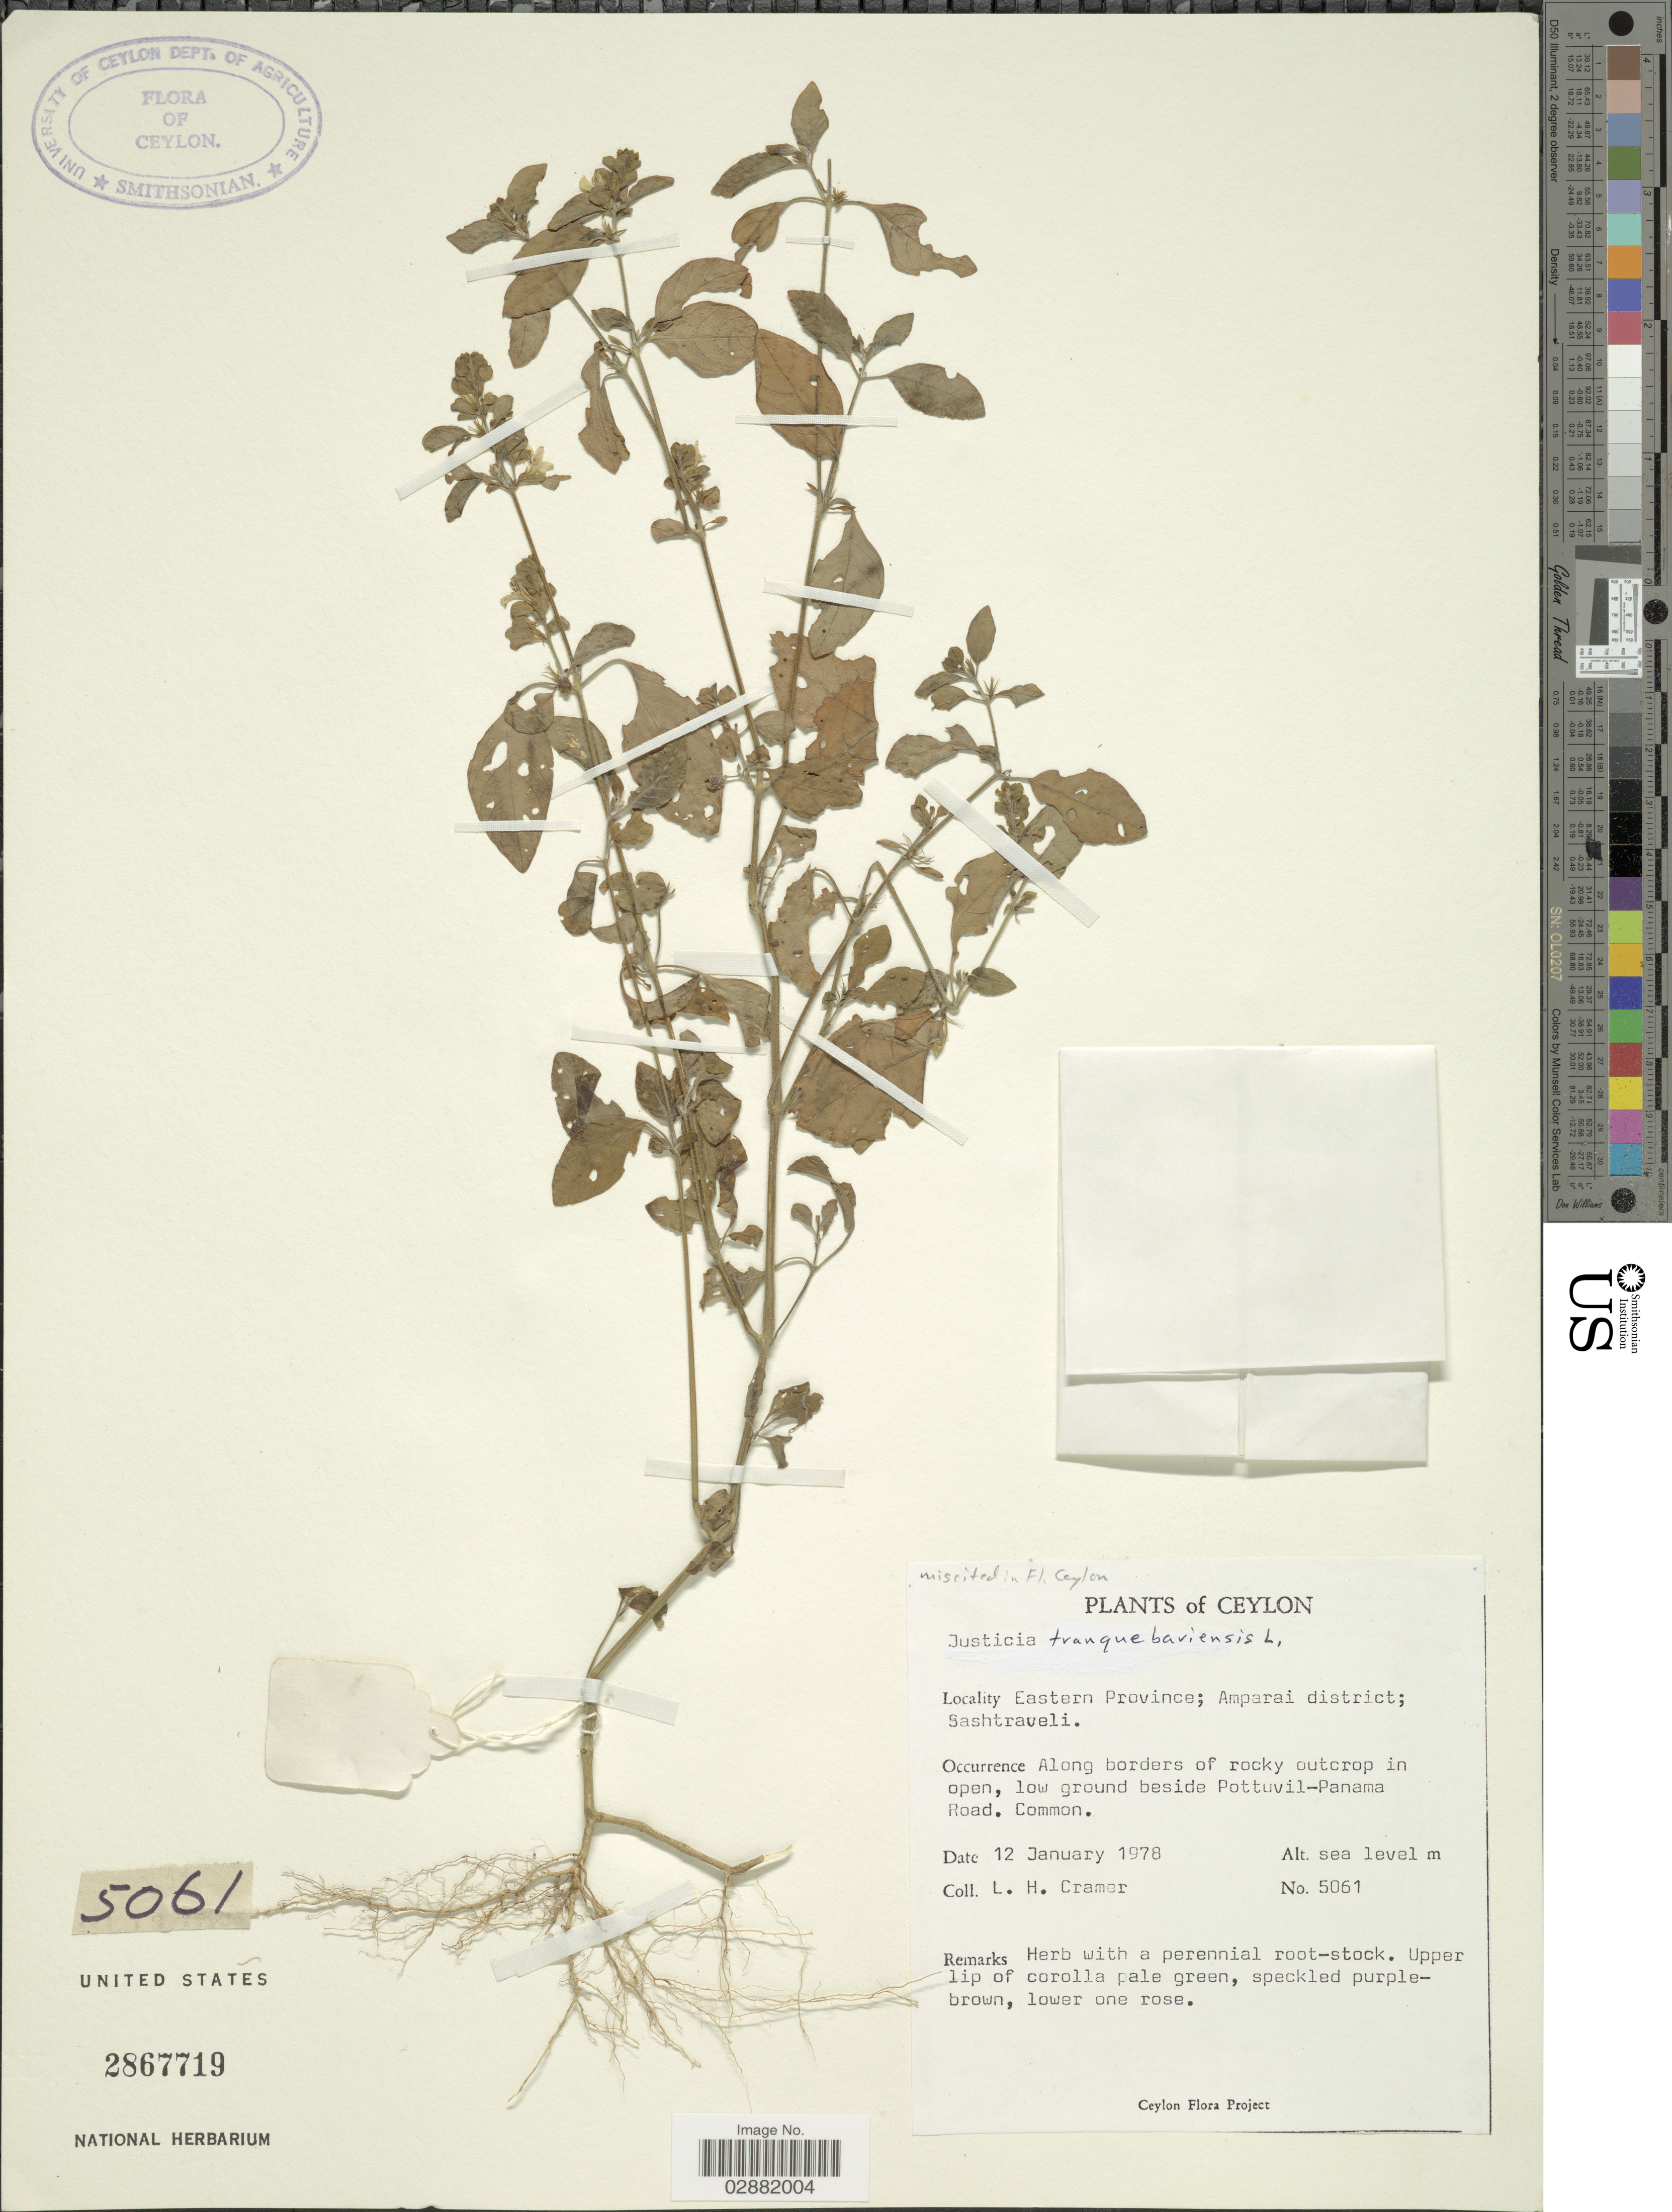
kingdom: Plantae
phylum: Tracheophyta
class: Magnoliopsida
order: Lamiales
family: Acanthaceae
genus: Justicia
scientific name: Justicia tranquebariensis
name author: L. f.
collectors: L. H. Cramer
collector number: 5061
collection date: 1978-01-12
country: Sri Lanka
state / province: Eastern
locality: Ceylon, Amparai district, Sashtraveli, Along borders of rocky outcrop in open, low ground beside Pottuvil-Panama Road.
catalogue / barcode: US 2867719